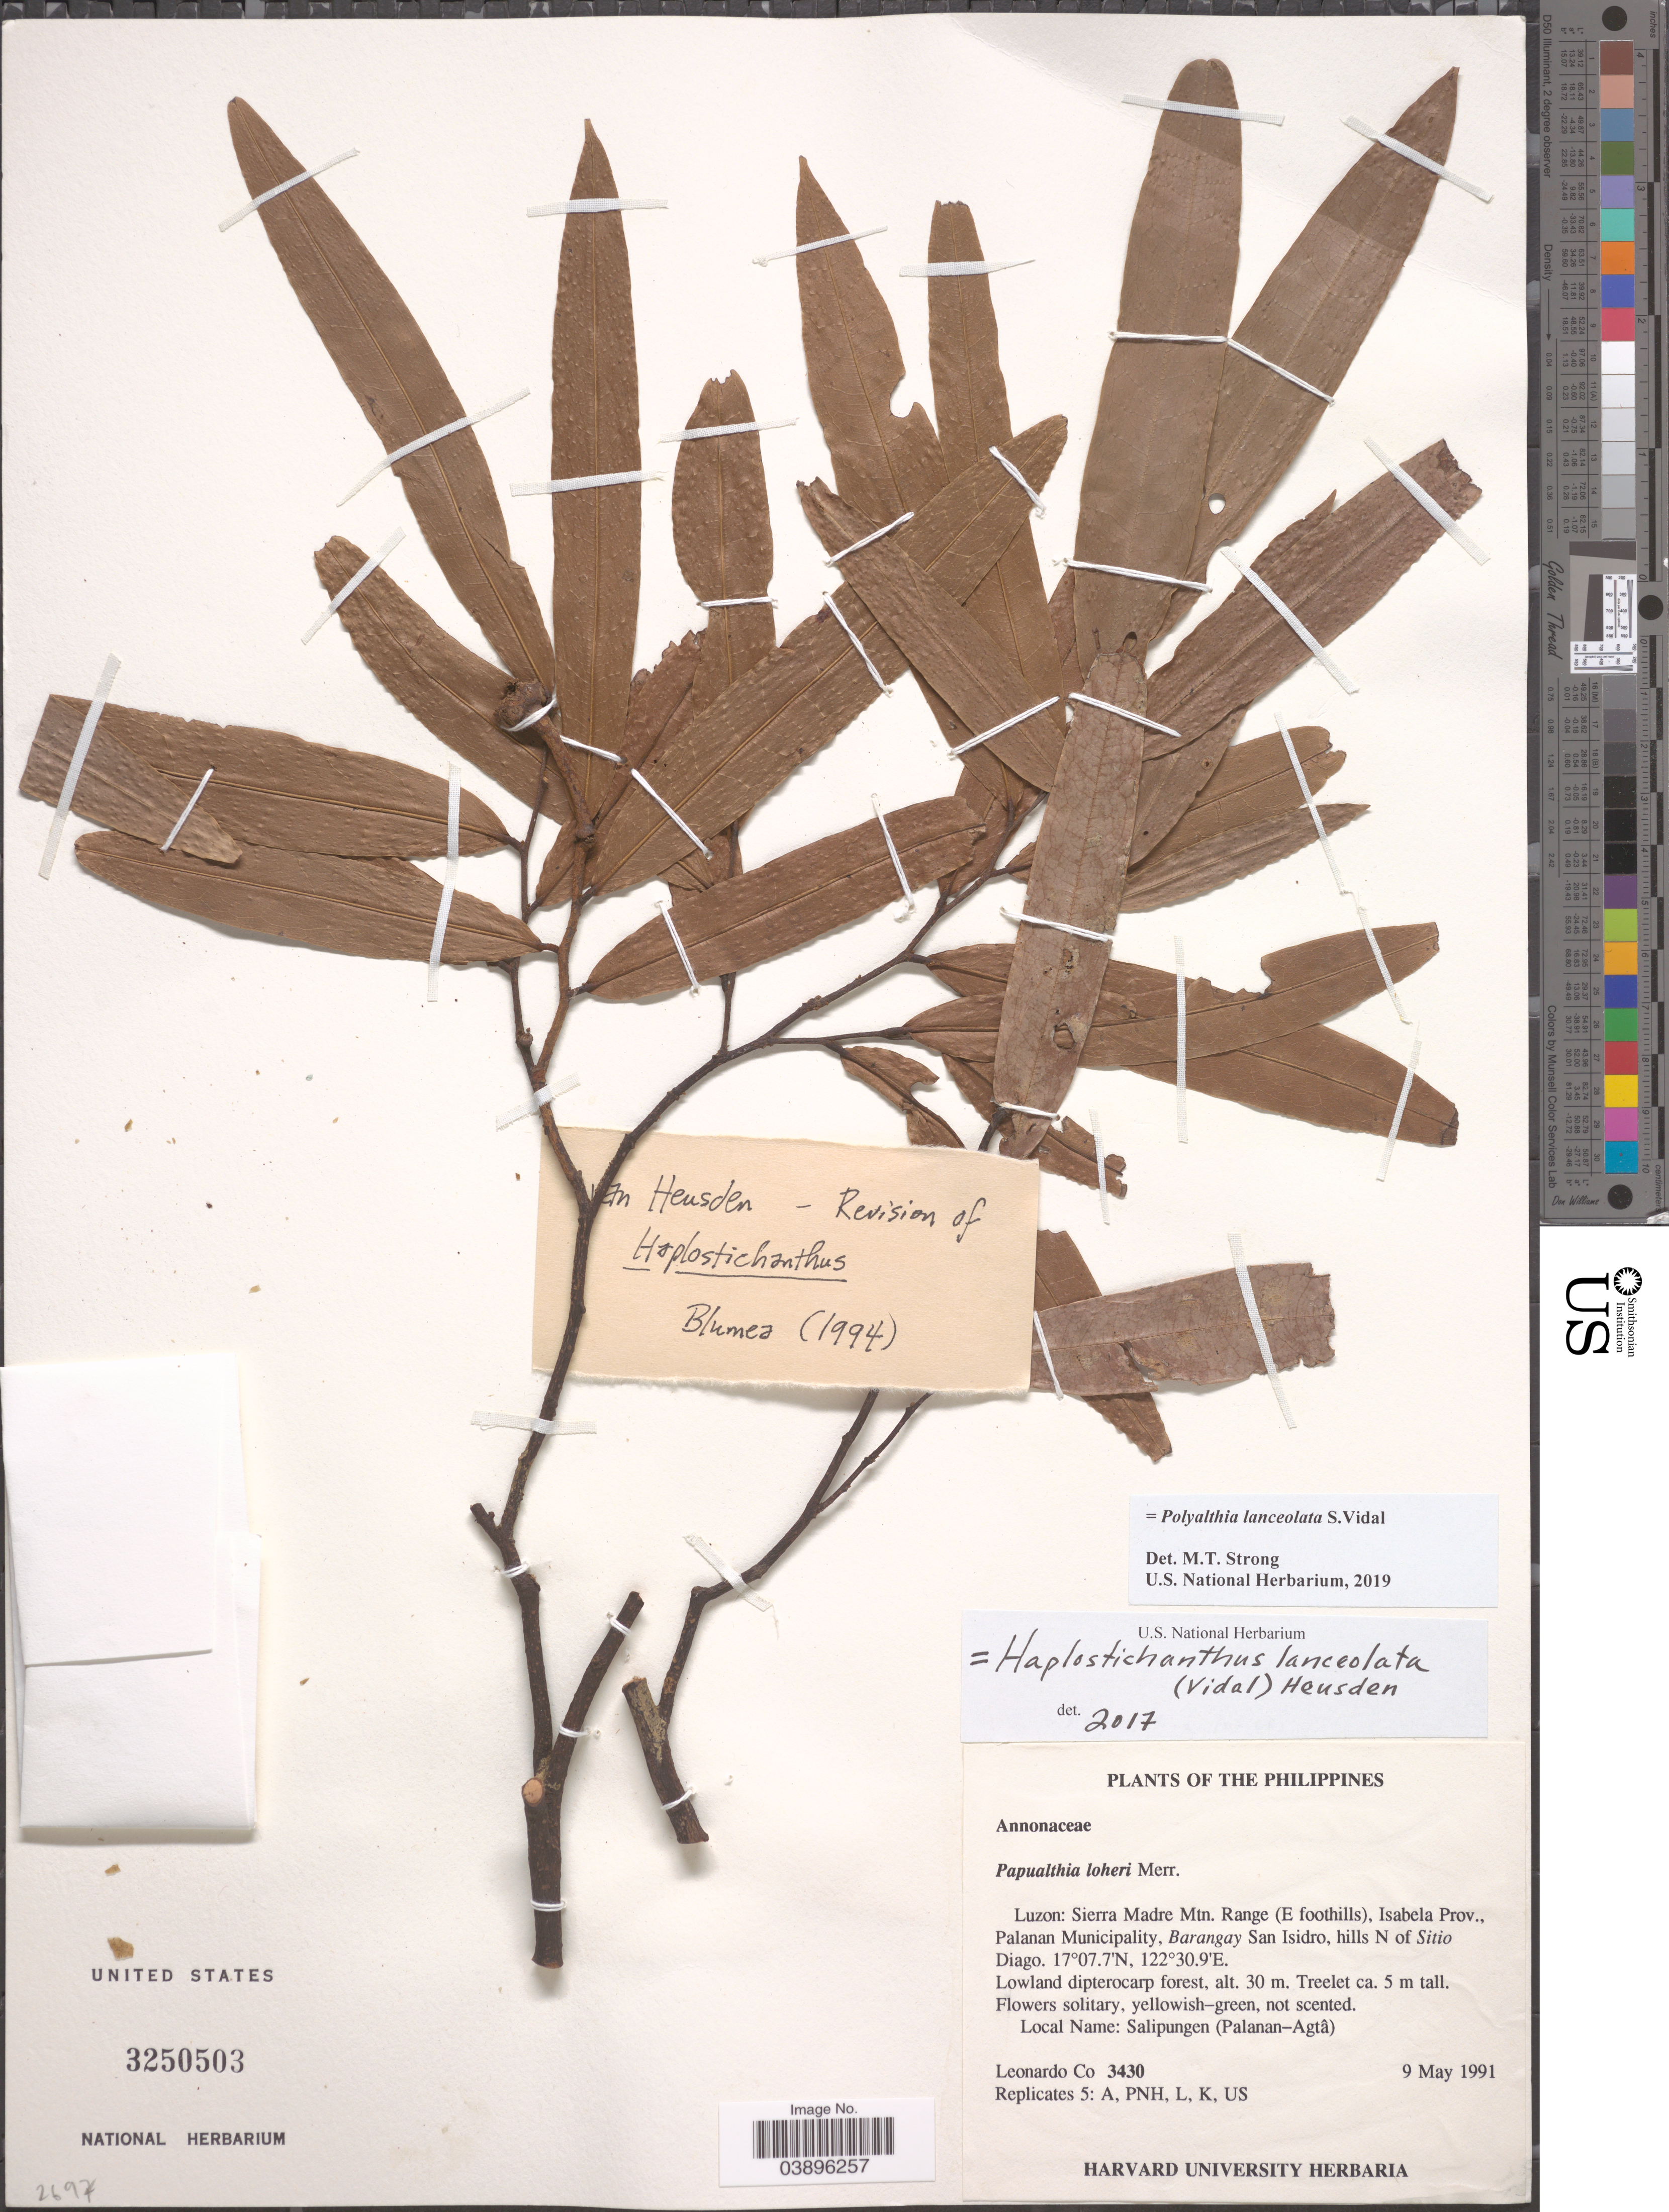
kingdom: Plantae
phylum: Tracheophyta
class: Magnoliopsida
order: Magnoliales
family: Annonaceae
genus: Polyalthia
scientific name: Polyalthia lanceolata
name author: S. Vidal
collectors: L. Co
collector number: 3430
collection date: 1991-05-09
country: Philippines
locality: Luzon: Sierra Madre Mtn. Range (E foothills), Isabela Prov., Palanan Municipality, Barangay San Isidoro, hills N of Sitio Diago.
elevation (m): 30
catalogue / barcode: US 3250503